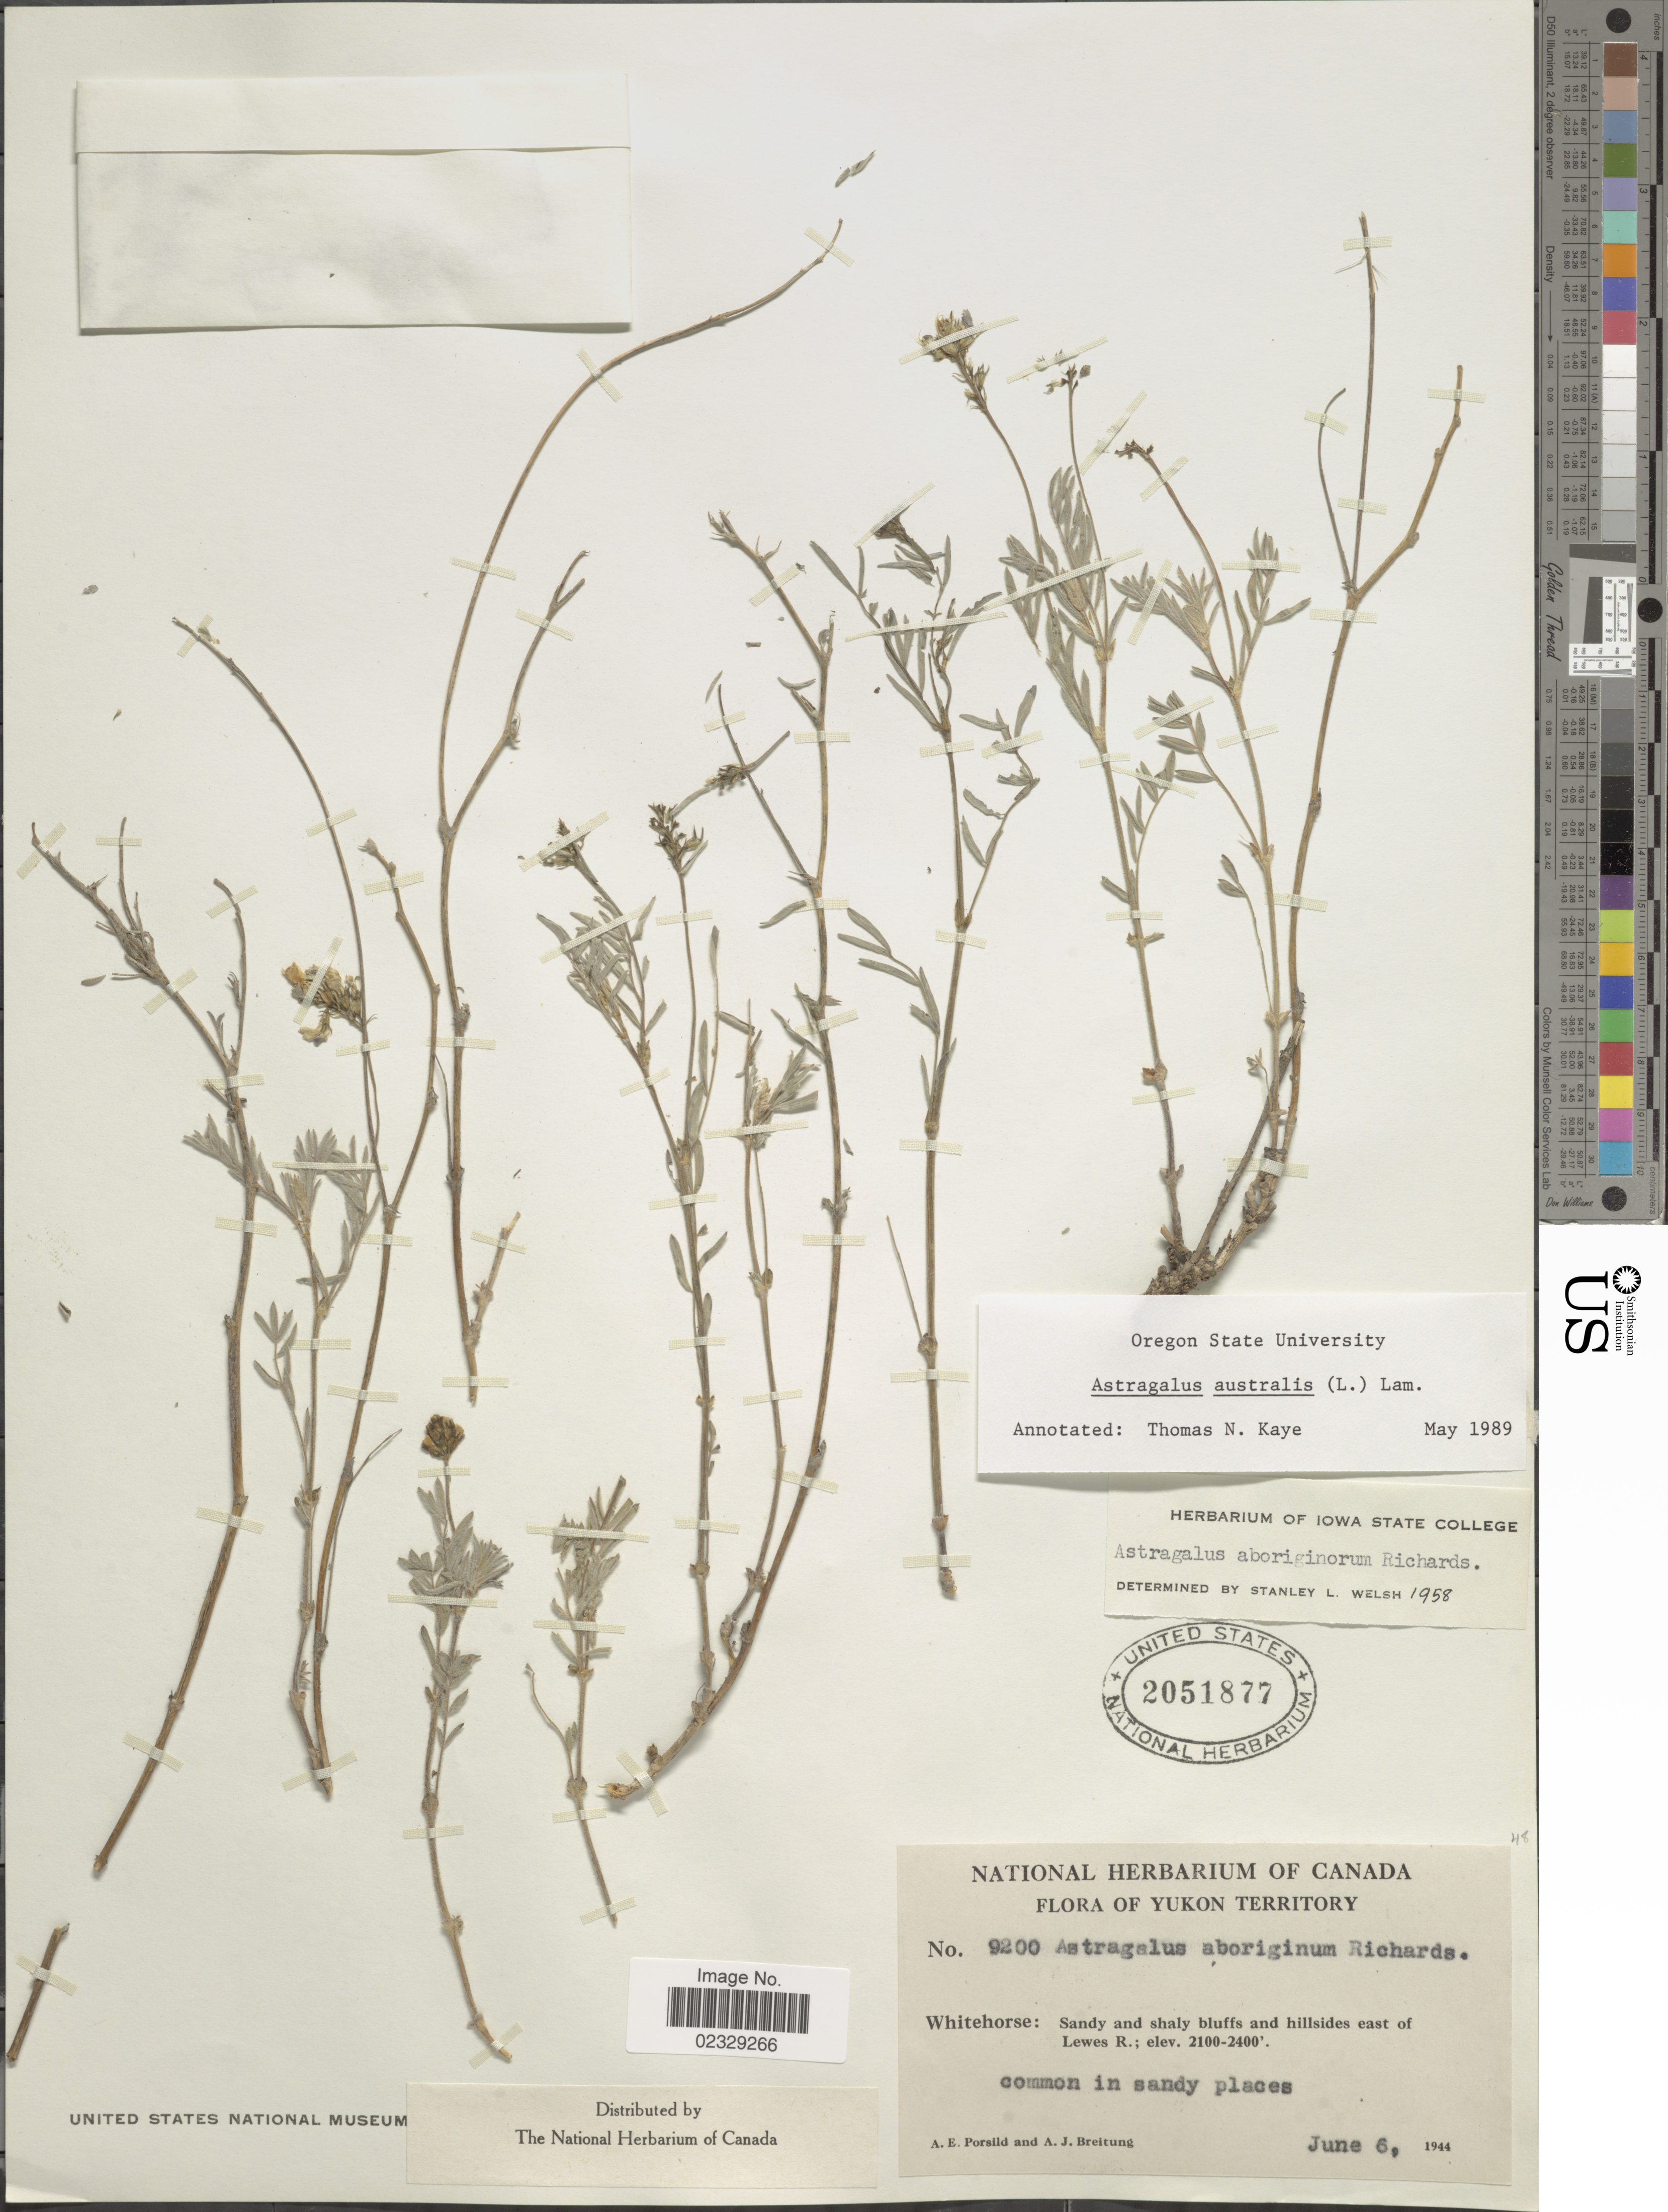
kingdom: Plantae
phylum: Tracheophyta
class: Magnoliopsida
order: Fabales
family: Fabaceae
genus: Astragalus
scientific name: Astragalus australis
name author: (L.) Lam.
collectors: A. E. Porsild & A. Breitung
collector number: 9200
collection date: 1944-06-06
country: Canada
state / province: Yukon Territory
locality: Whitehorse: Sandy and shaly bluffs and hillsides east of Lewes R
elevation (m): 640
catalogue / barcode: US 2051877